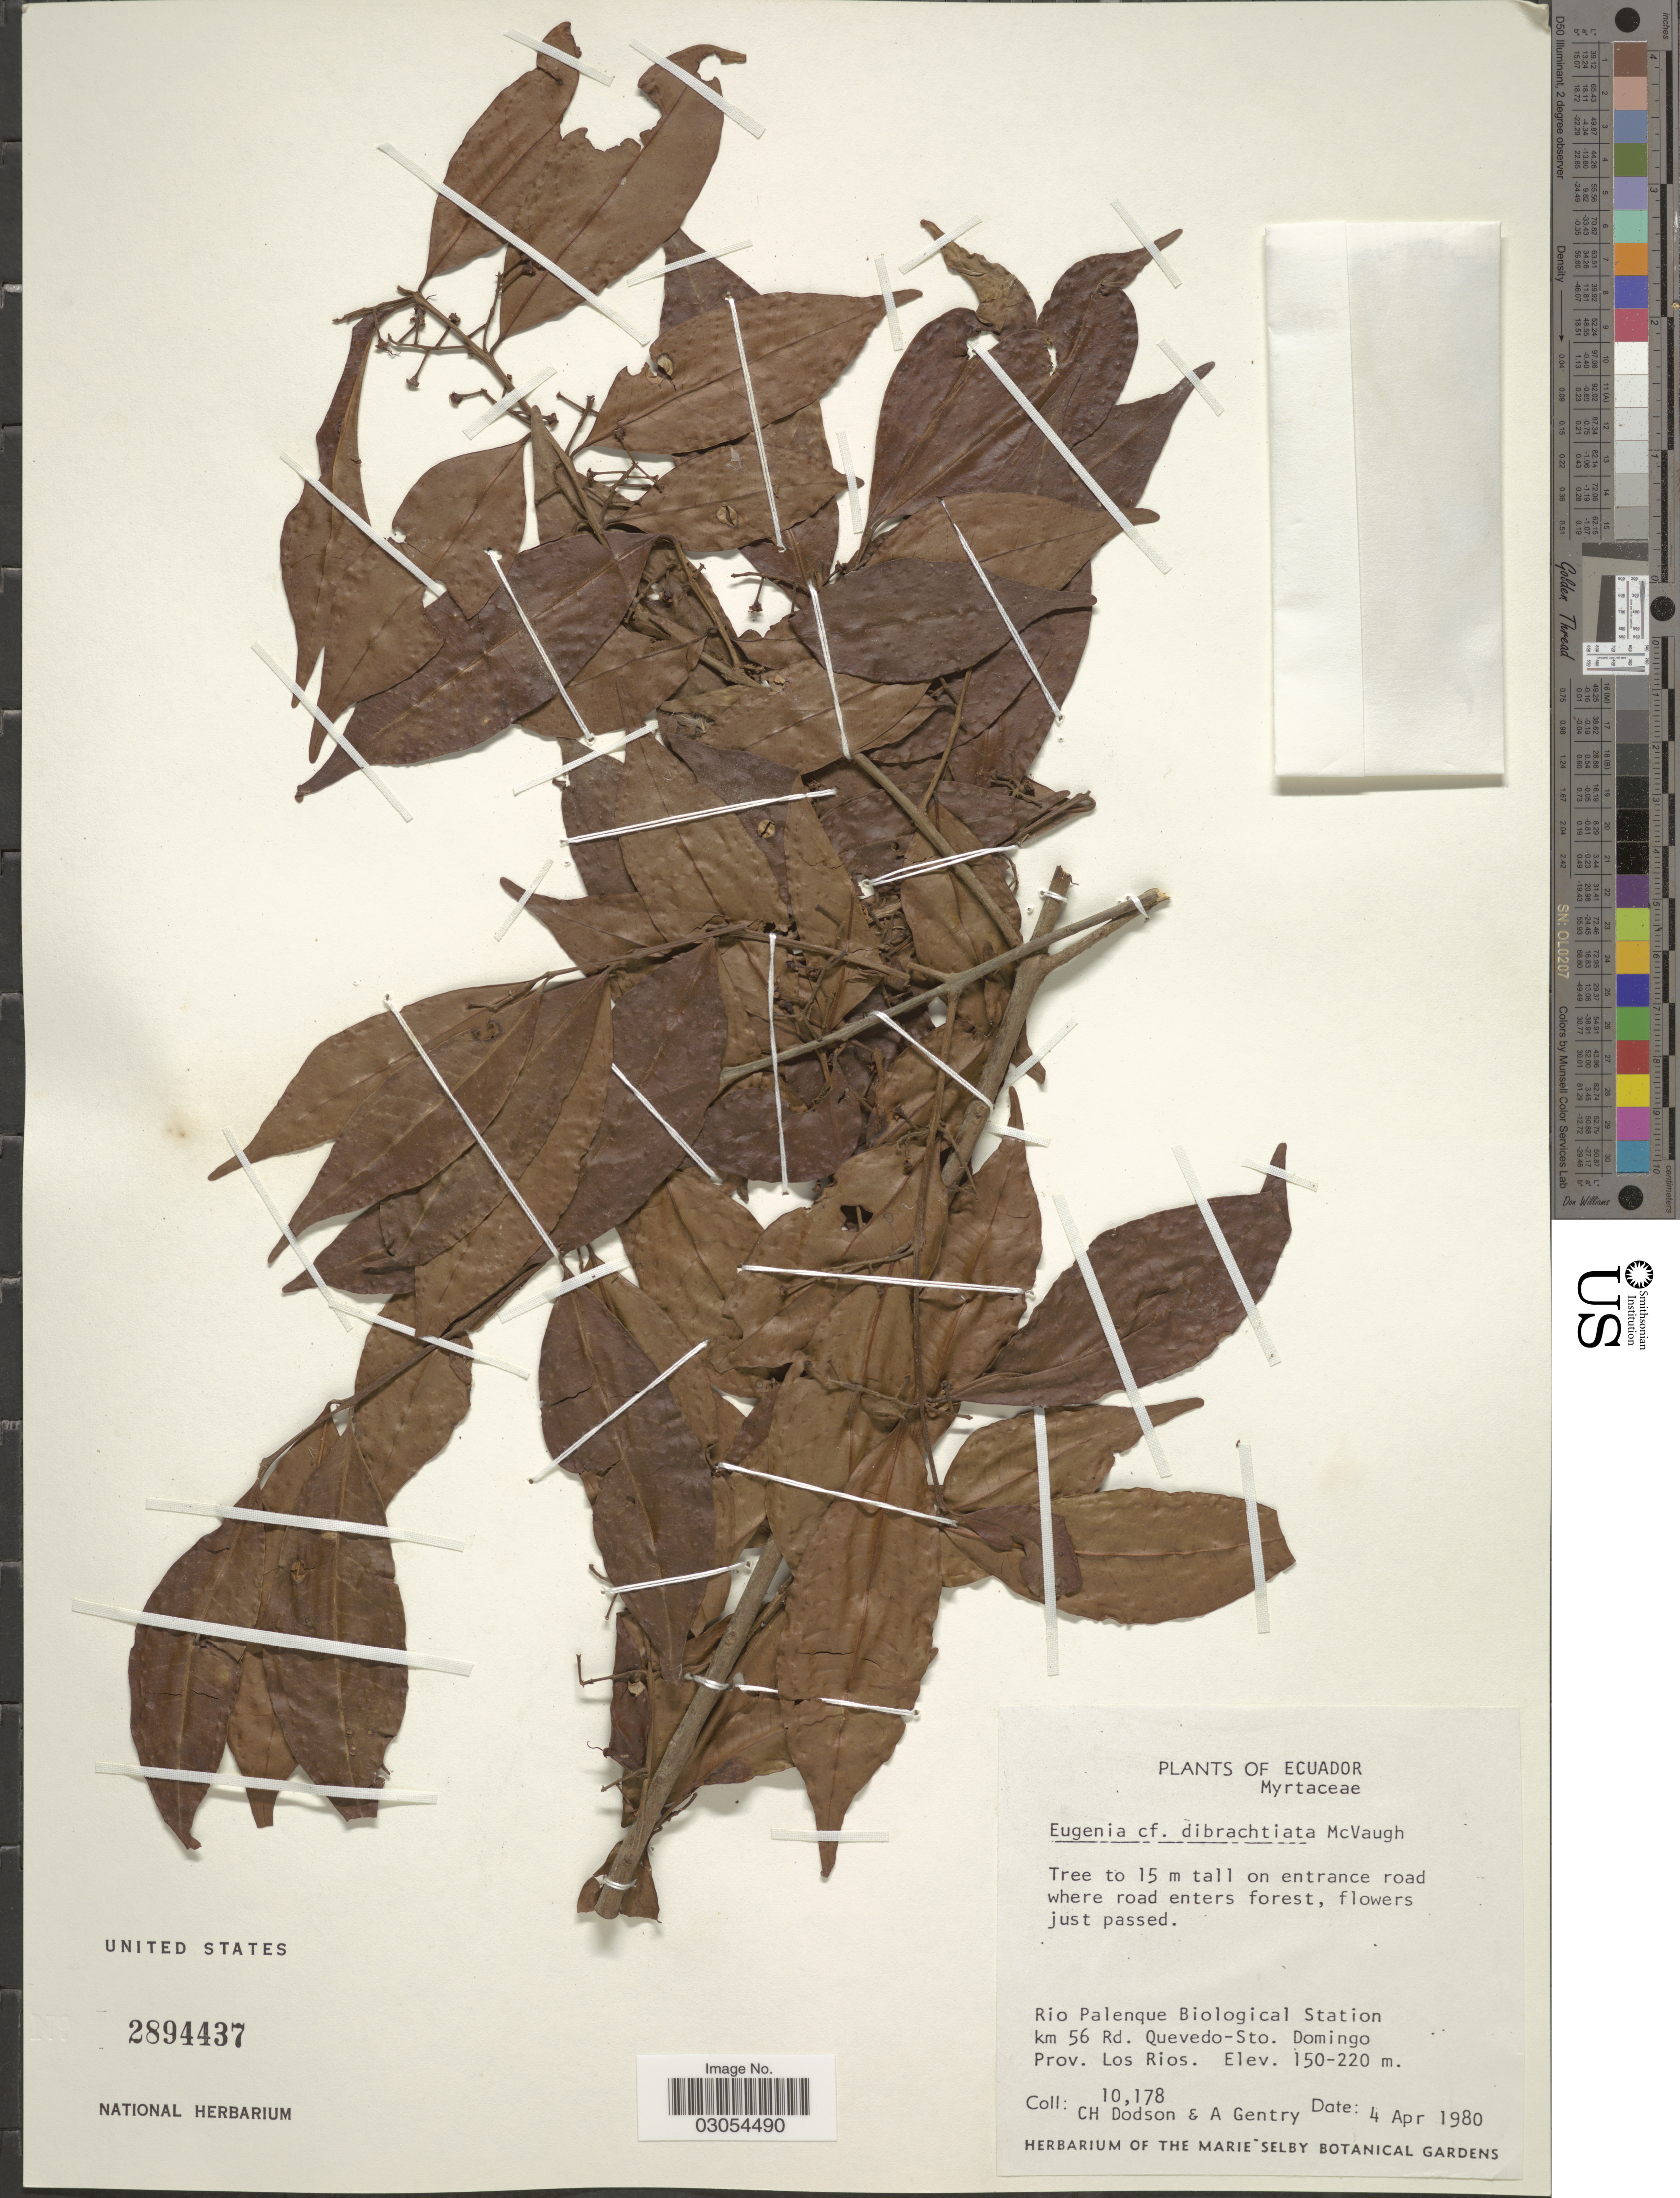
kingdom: Plantae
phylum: Tracheophyta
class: Magnoliopsida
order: Myrtales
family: Myrtaceae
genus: Eugenia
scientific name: Eugenia dibrachiata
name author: McVaugh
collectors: C. H. Dodson & A. H. Gentry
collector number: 10178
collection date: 1980-04-04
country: Ecuador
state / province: Los Ríos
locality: Rio Palenque Biological Station km 56 Rd. Quevedo-Sto. Domingo.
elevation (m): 150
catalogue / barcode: US 2894437